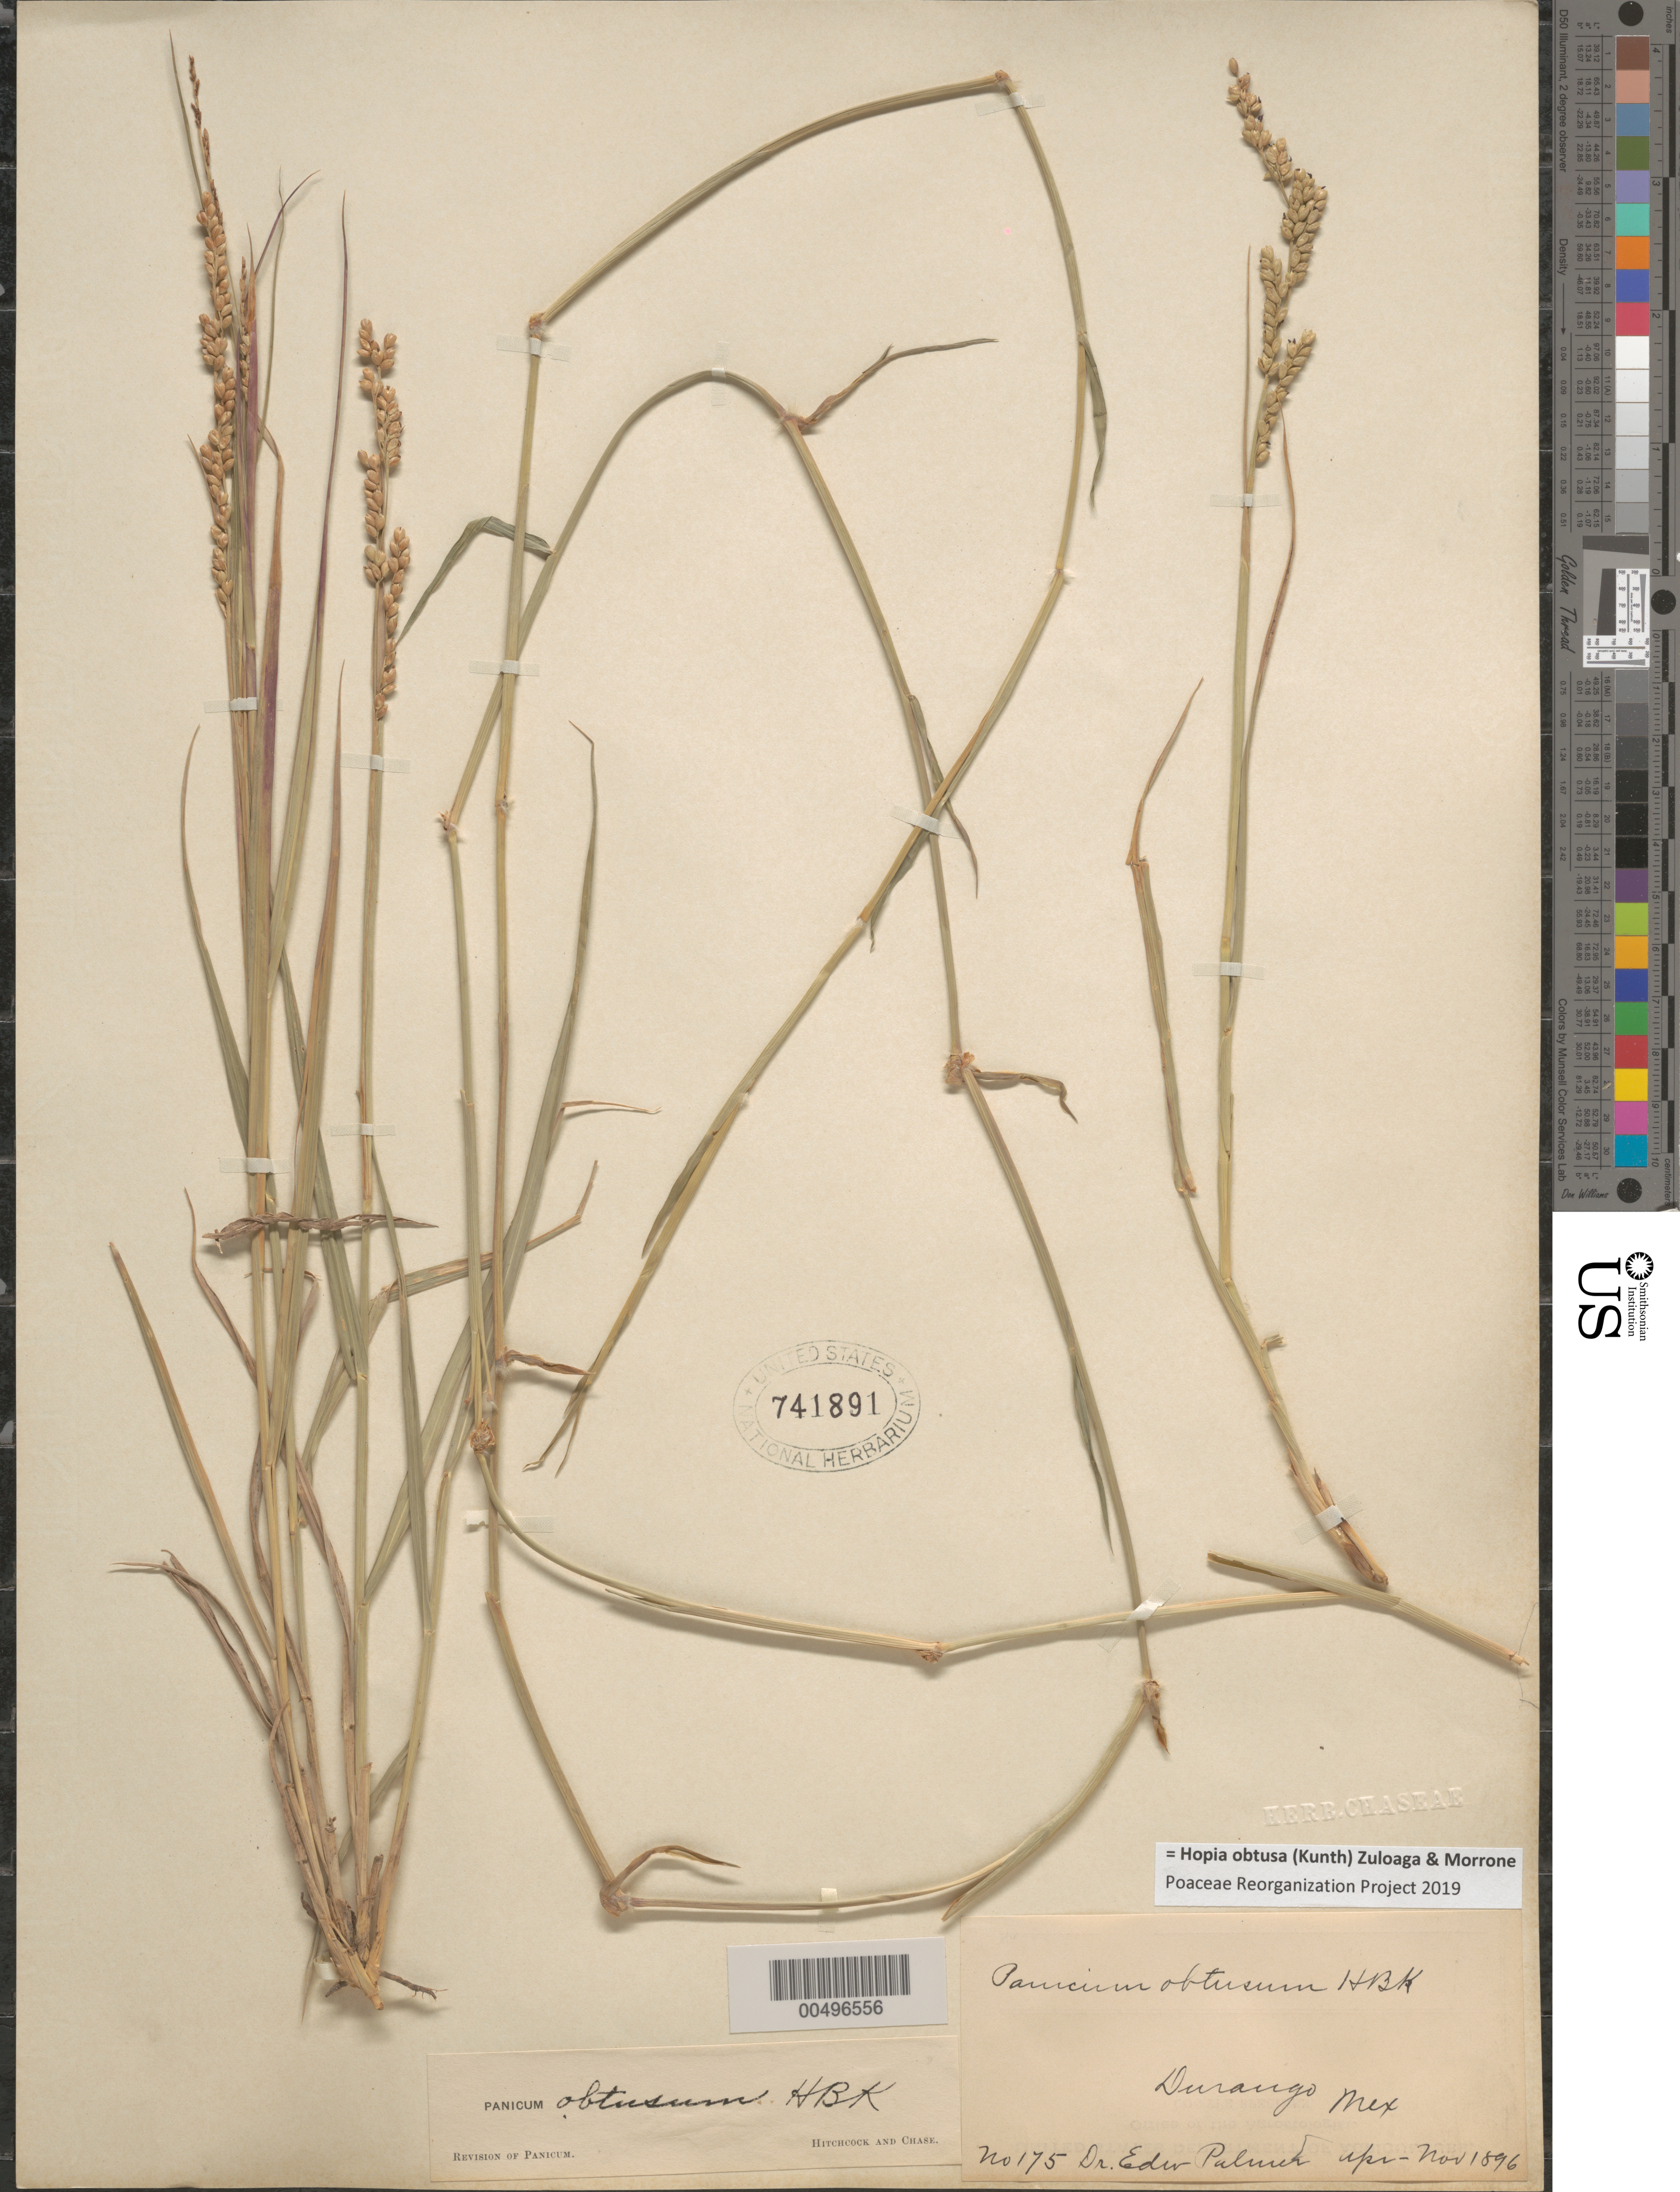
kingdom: Plantae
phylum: Tracheophyta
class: Liliopsida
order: Poales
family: Poaceae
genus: Panicum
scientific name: Panicum obtusum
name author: Kunth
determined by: Hitchcock, A. S.; Chase, [M.] A.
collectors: E. Palmer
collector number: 175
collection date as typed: Apr 1896 to Nov 1896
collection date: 1896-04/1896-11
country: Mexico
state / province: Durango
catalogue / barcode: US 741891